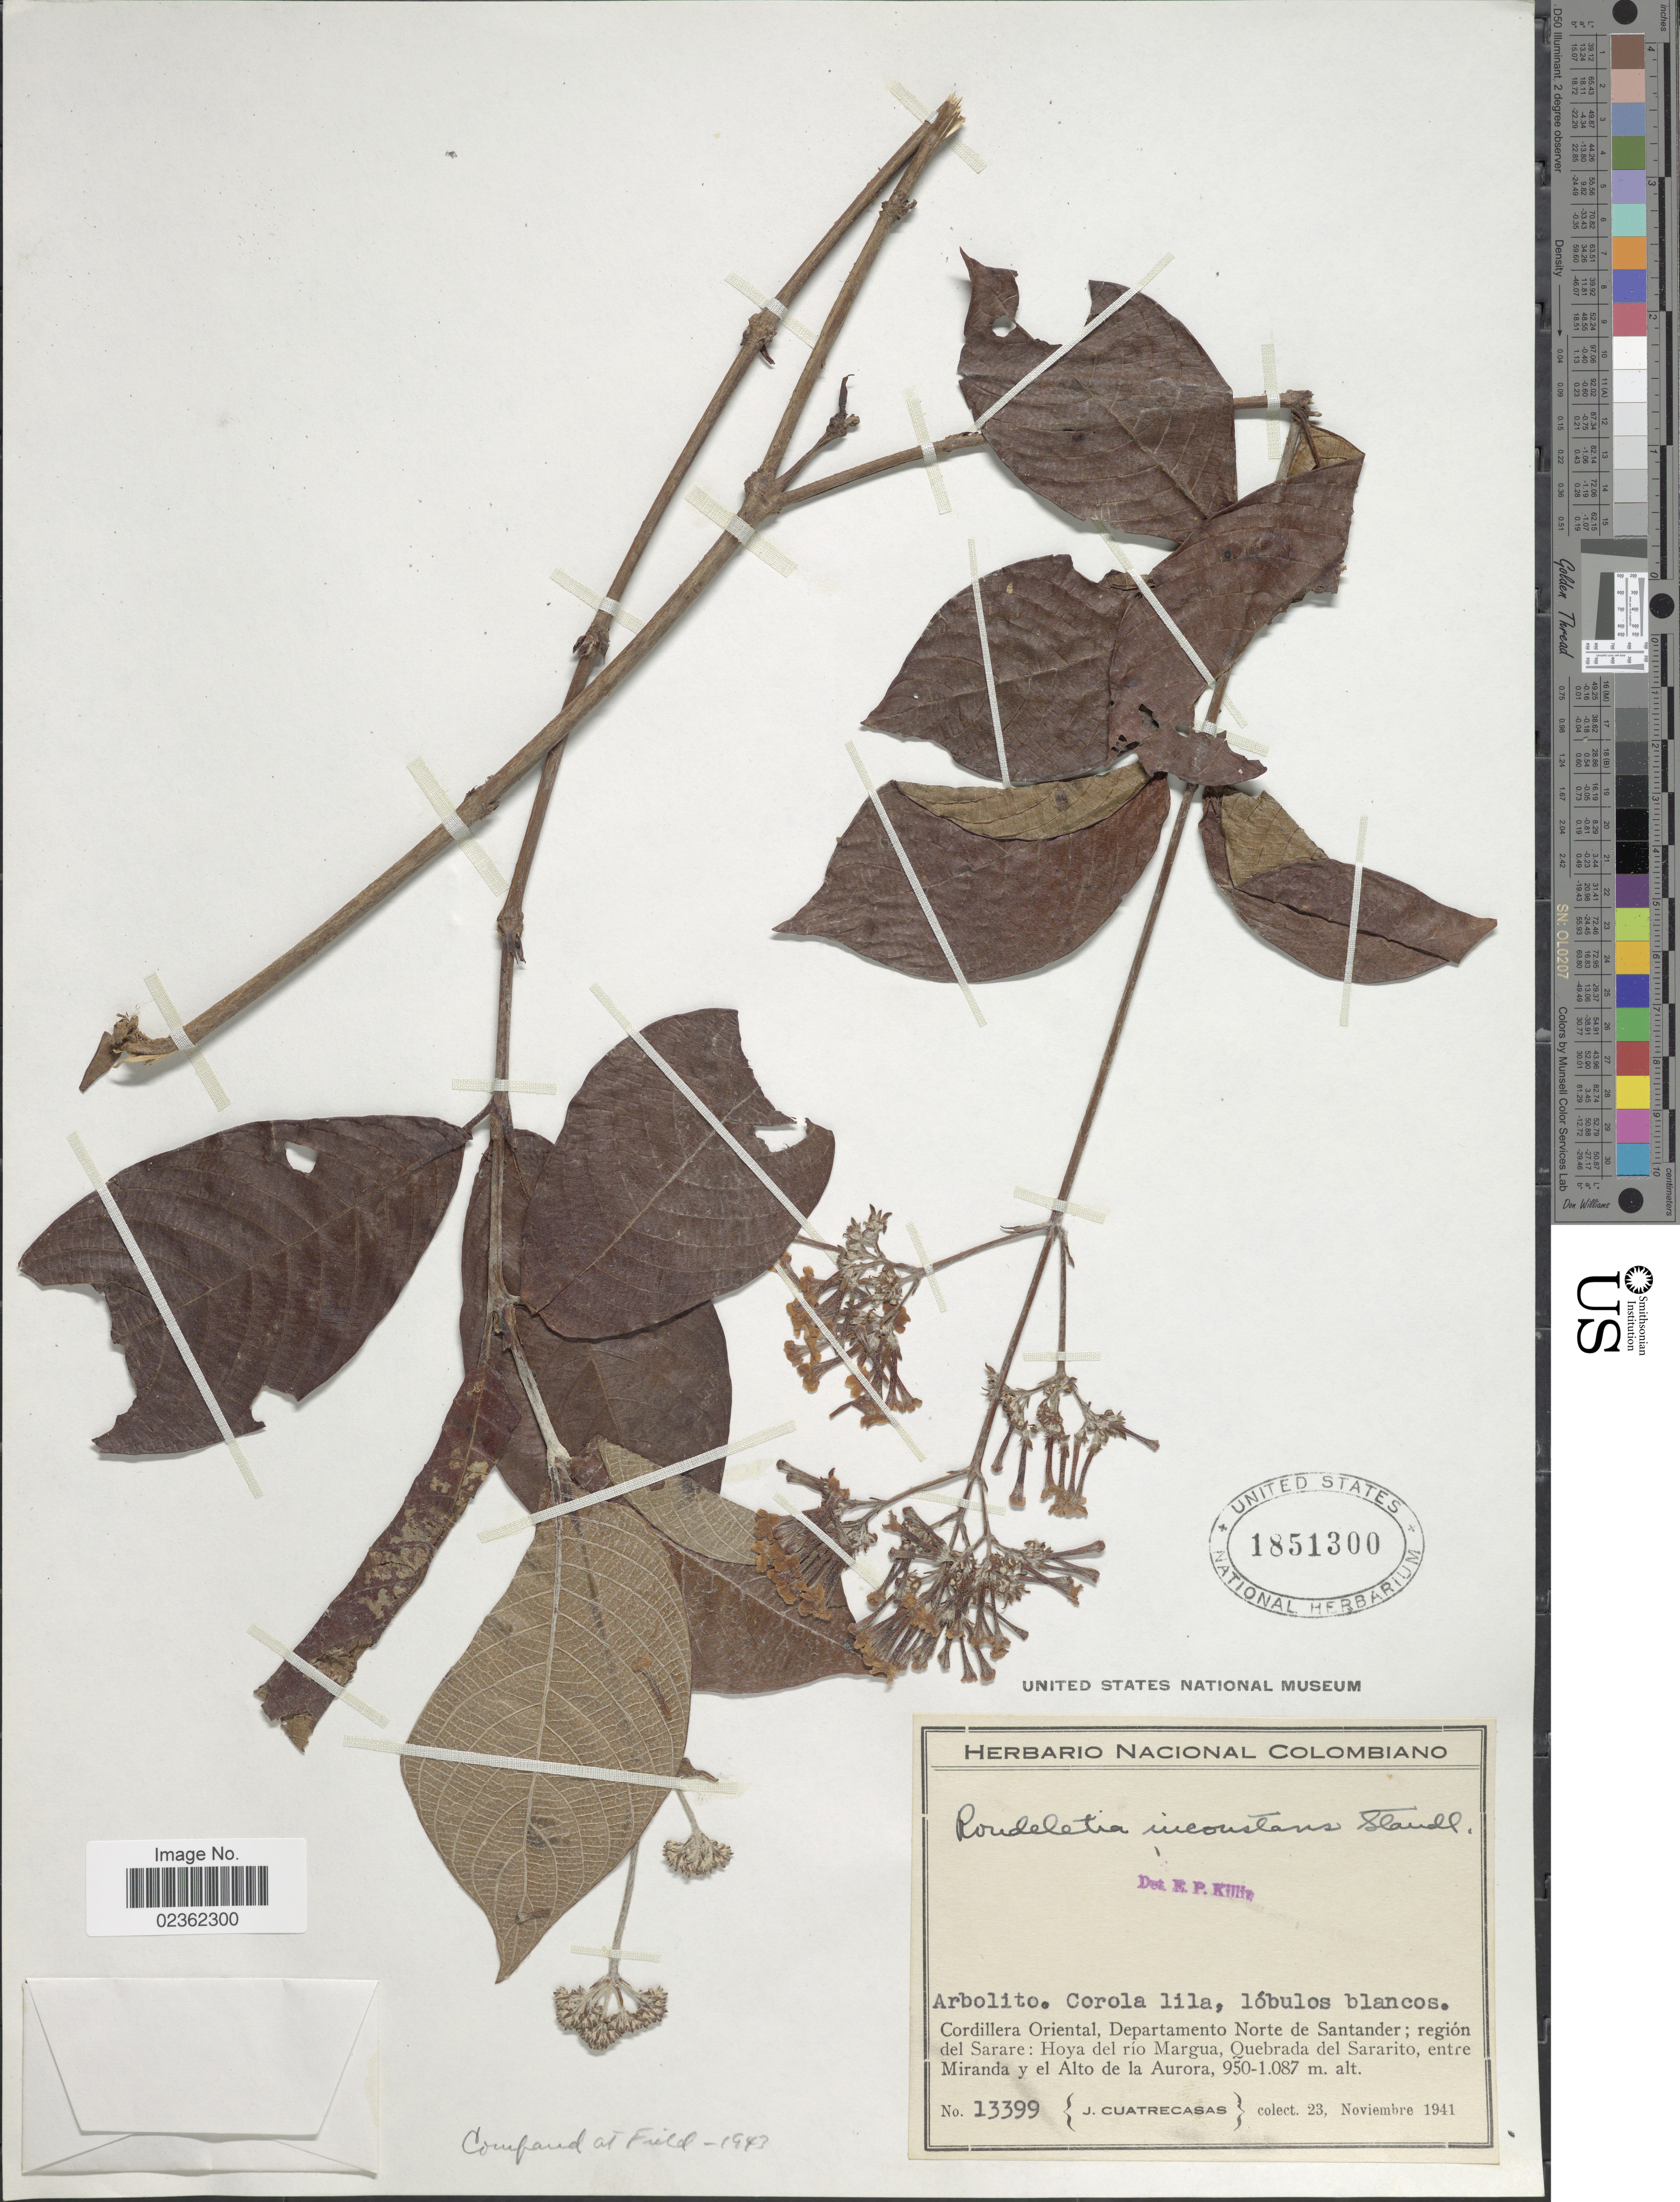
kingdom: Plantae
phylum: Tracheophyta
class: Magnoliopsida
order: Gentianales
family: Rubiaceae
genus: Rondeletia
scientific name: Rondeletia inconstans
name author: Standl.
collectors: J. Cuatrecasas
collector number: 13399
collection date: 1941-11-23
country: Colombia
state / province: Norte de Santander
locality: Cordillera Oriental, region del Sarare: Hoya del rio Margua, Quebrada del Sararito, entre Miranda y el Alto de la Aurora.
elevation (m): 950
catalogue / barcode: US 1851300